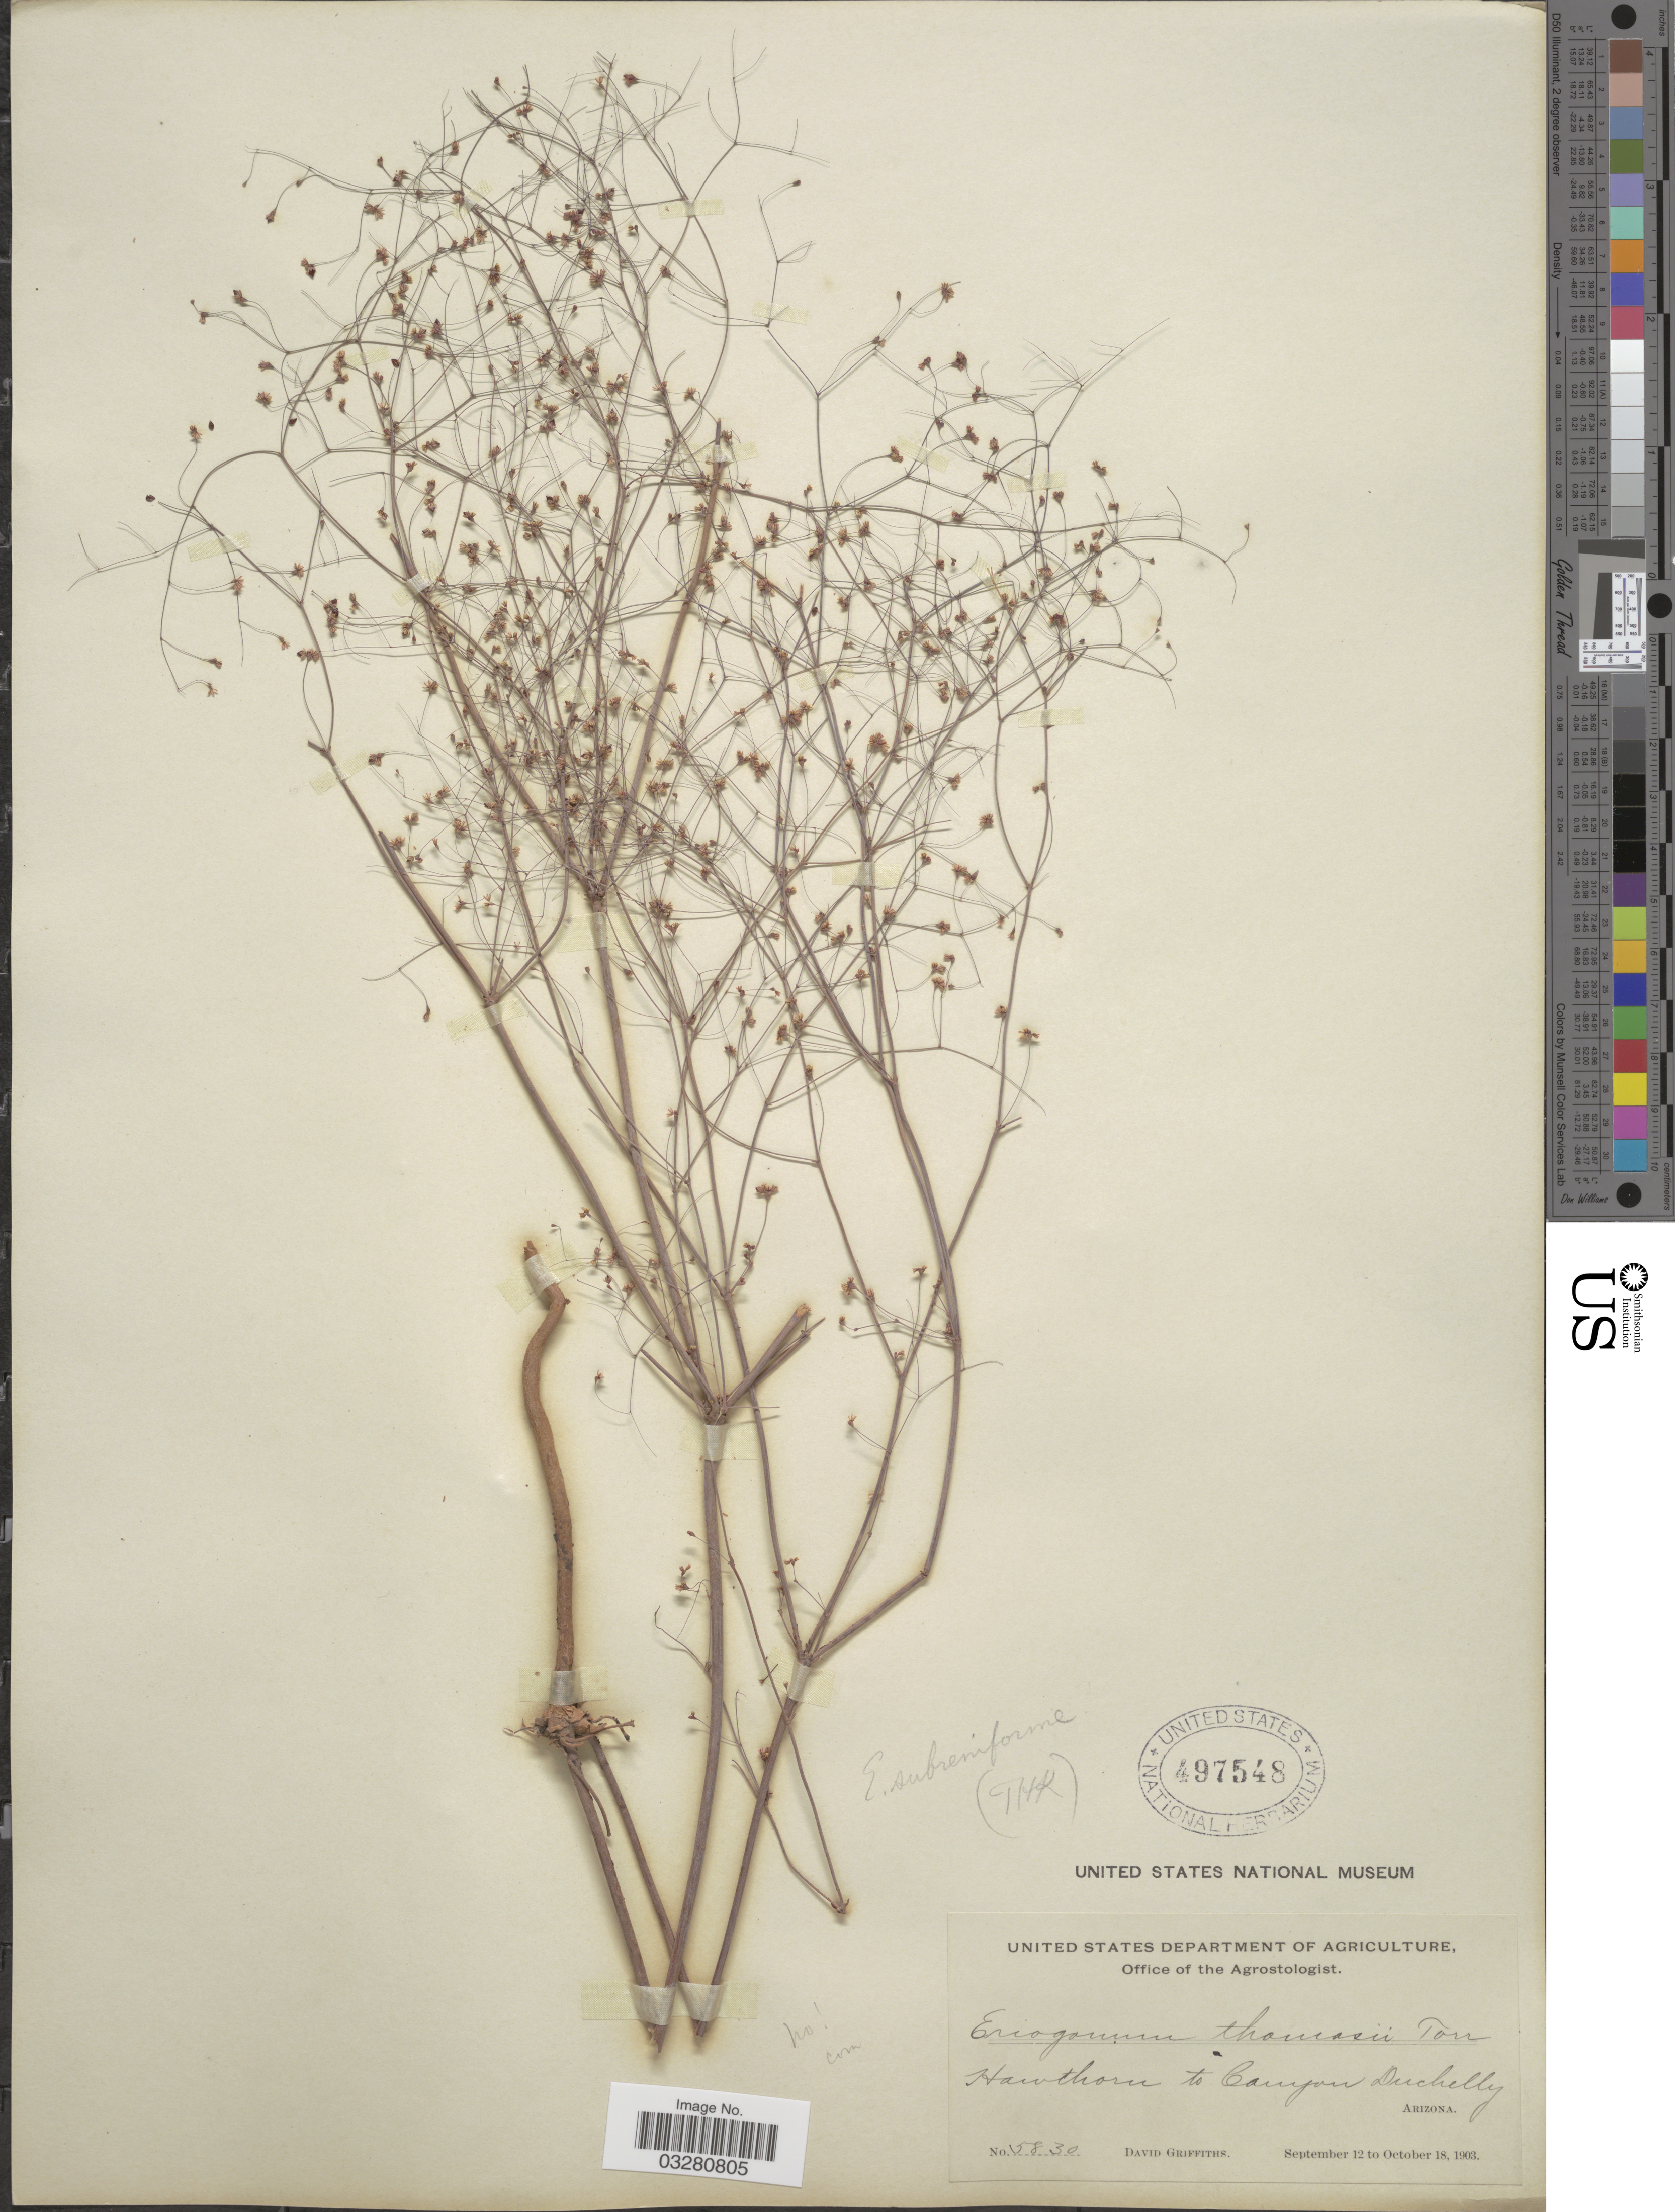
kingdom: Plantae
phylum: Tracheophyta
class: Magnoliopsida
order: Caryophyllales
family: Polygonaceae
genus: Eriogonum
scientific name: Eriogonum subreniforme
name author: S. Watson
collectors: D. Griffiths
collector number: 5830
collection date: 1903-09-12/1903-10-18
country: United States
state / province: Arizona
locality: Hawthorn to Canyon Duchelly.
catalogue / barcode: US 497548